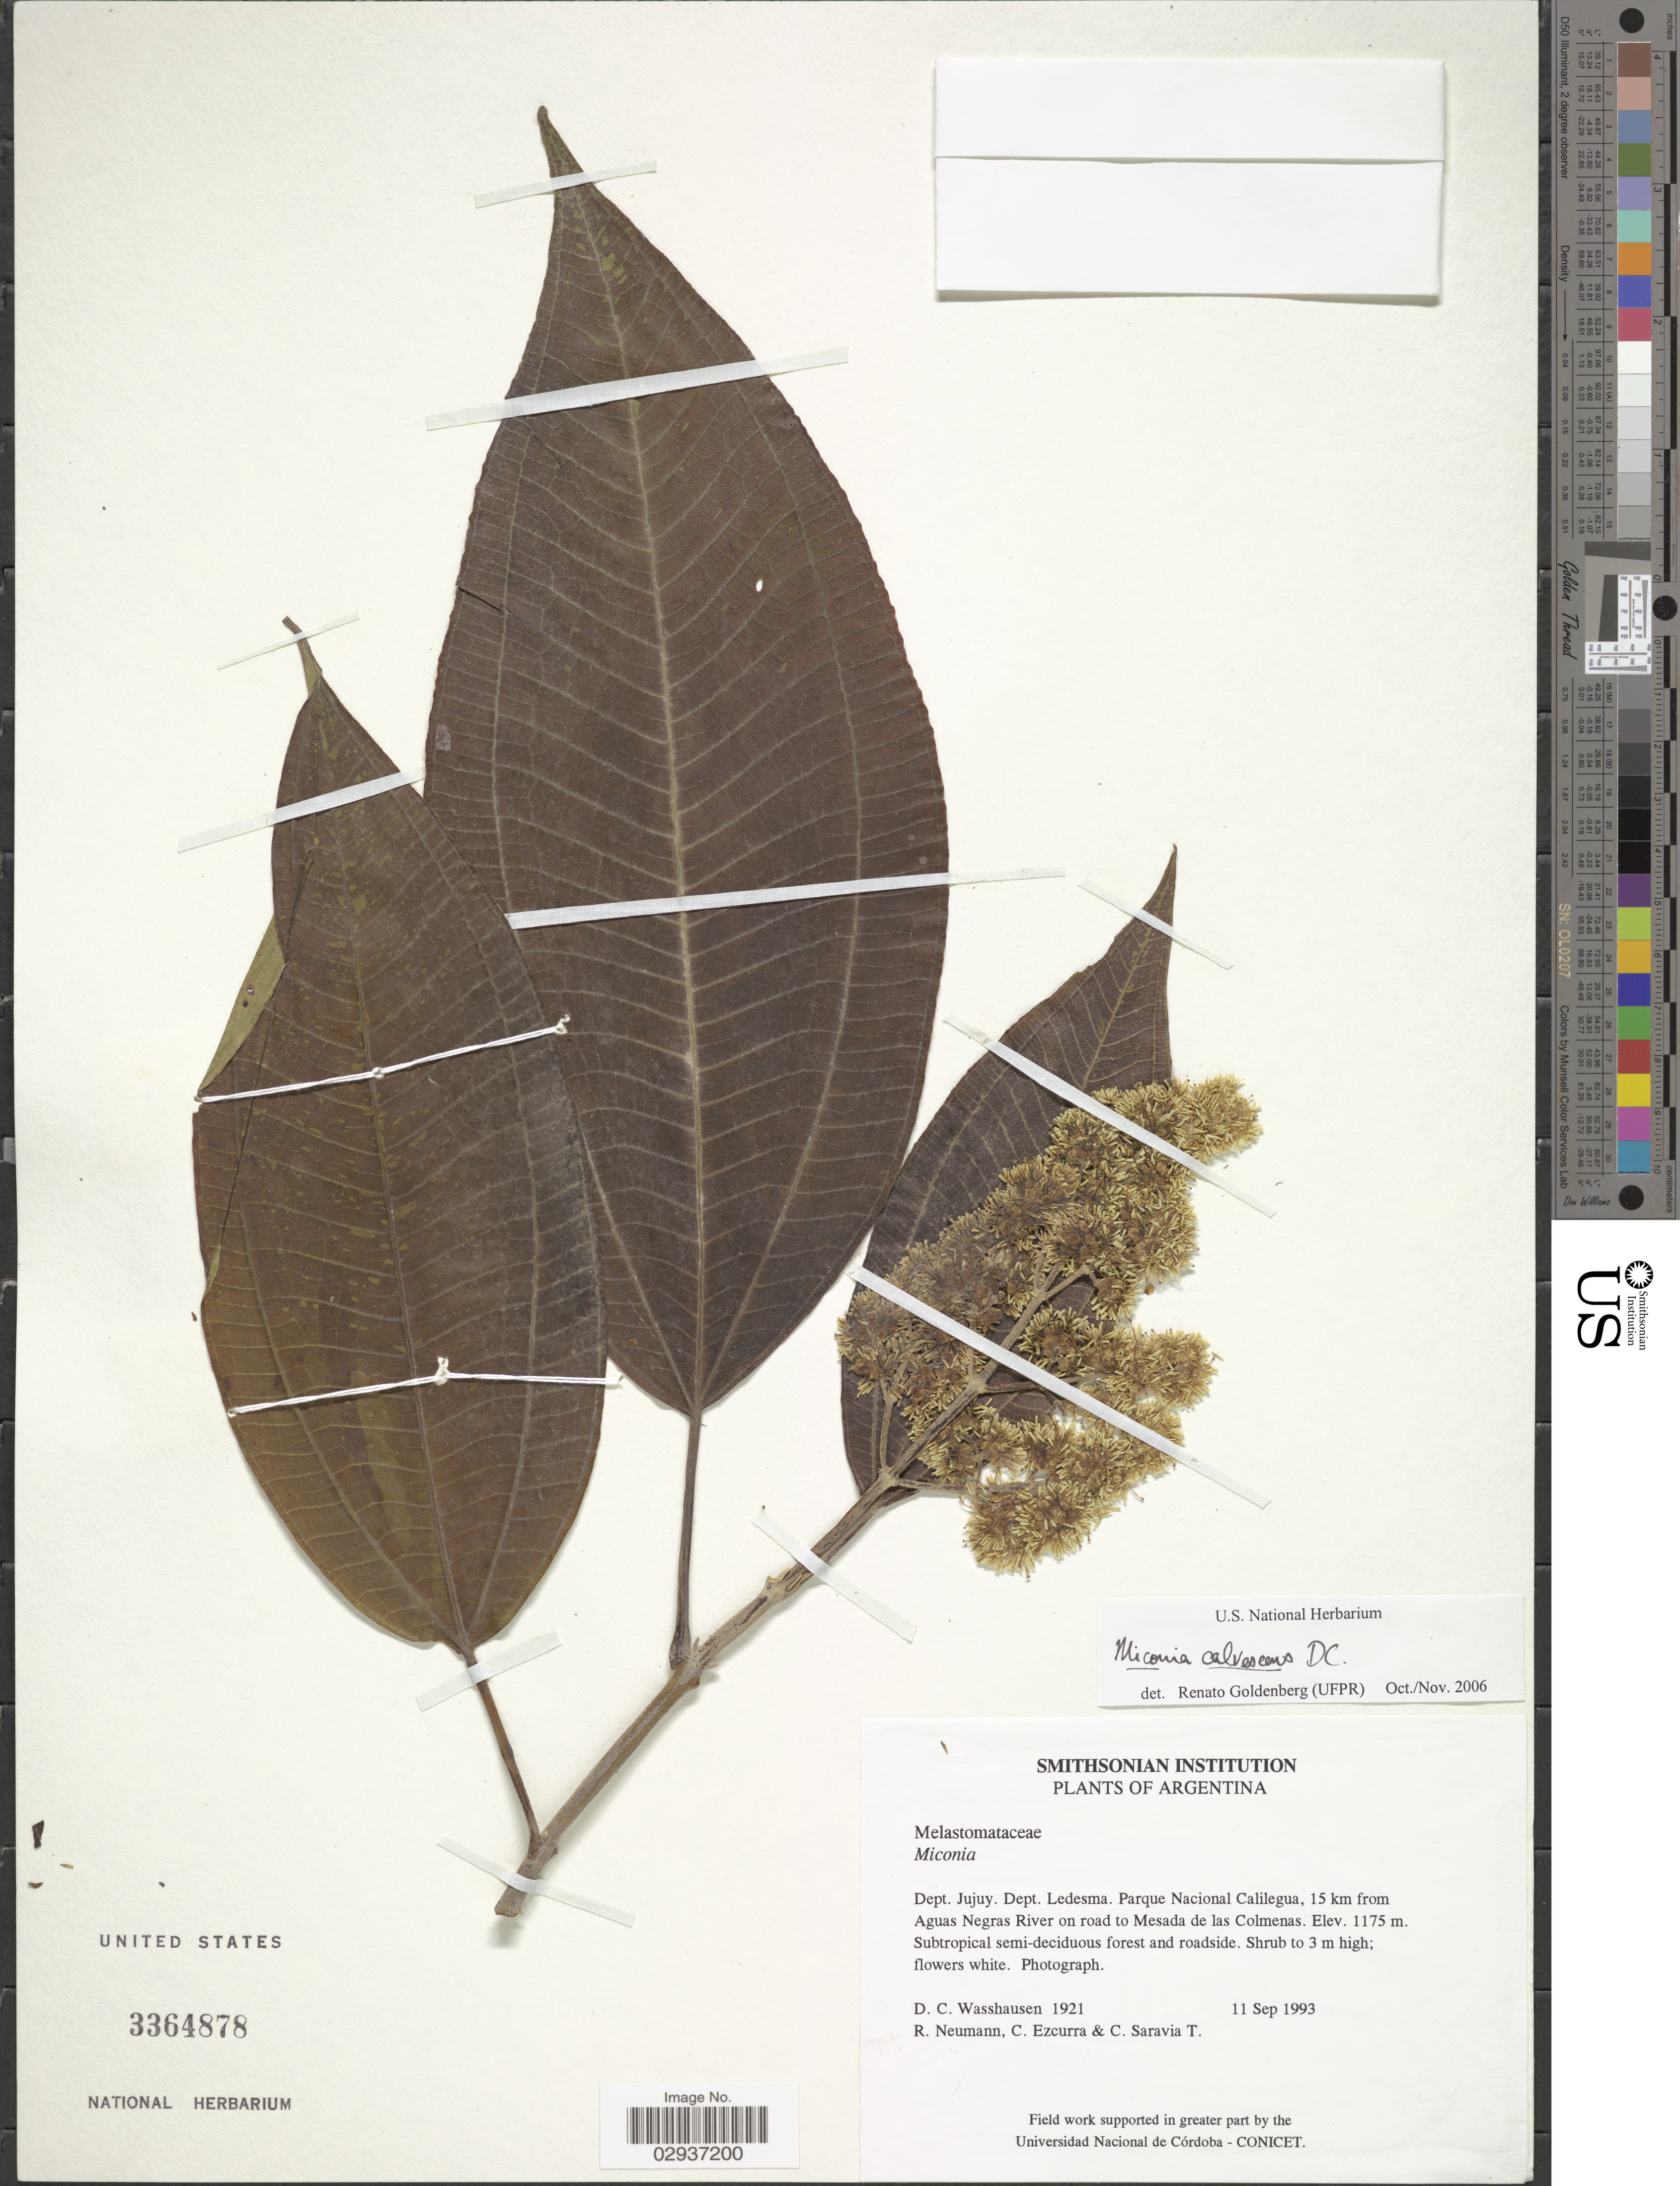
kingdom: Plantae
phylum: Tracheophyta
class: Magnoliopsida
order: Myrtales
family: Melastomataceae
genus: Miconia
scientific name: Miconia calvescens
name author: DC.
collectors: D. C. Wasshausen, R. Neumann, C. Ezcurra & C. Saravia T.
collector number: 1921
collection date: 1993-09-11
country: Argentina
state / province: Jujuy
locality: Dept. Jujuy. Dept. Ledesma. Parque Nacional Calilegua, 15 km from Aguas Negras River on road to Mesada de las Colmenas.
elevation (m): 1175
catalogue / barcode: US 3364878